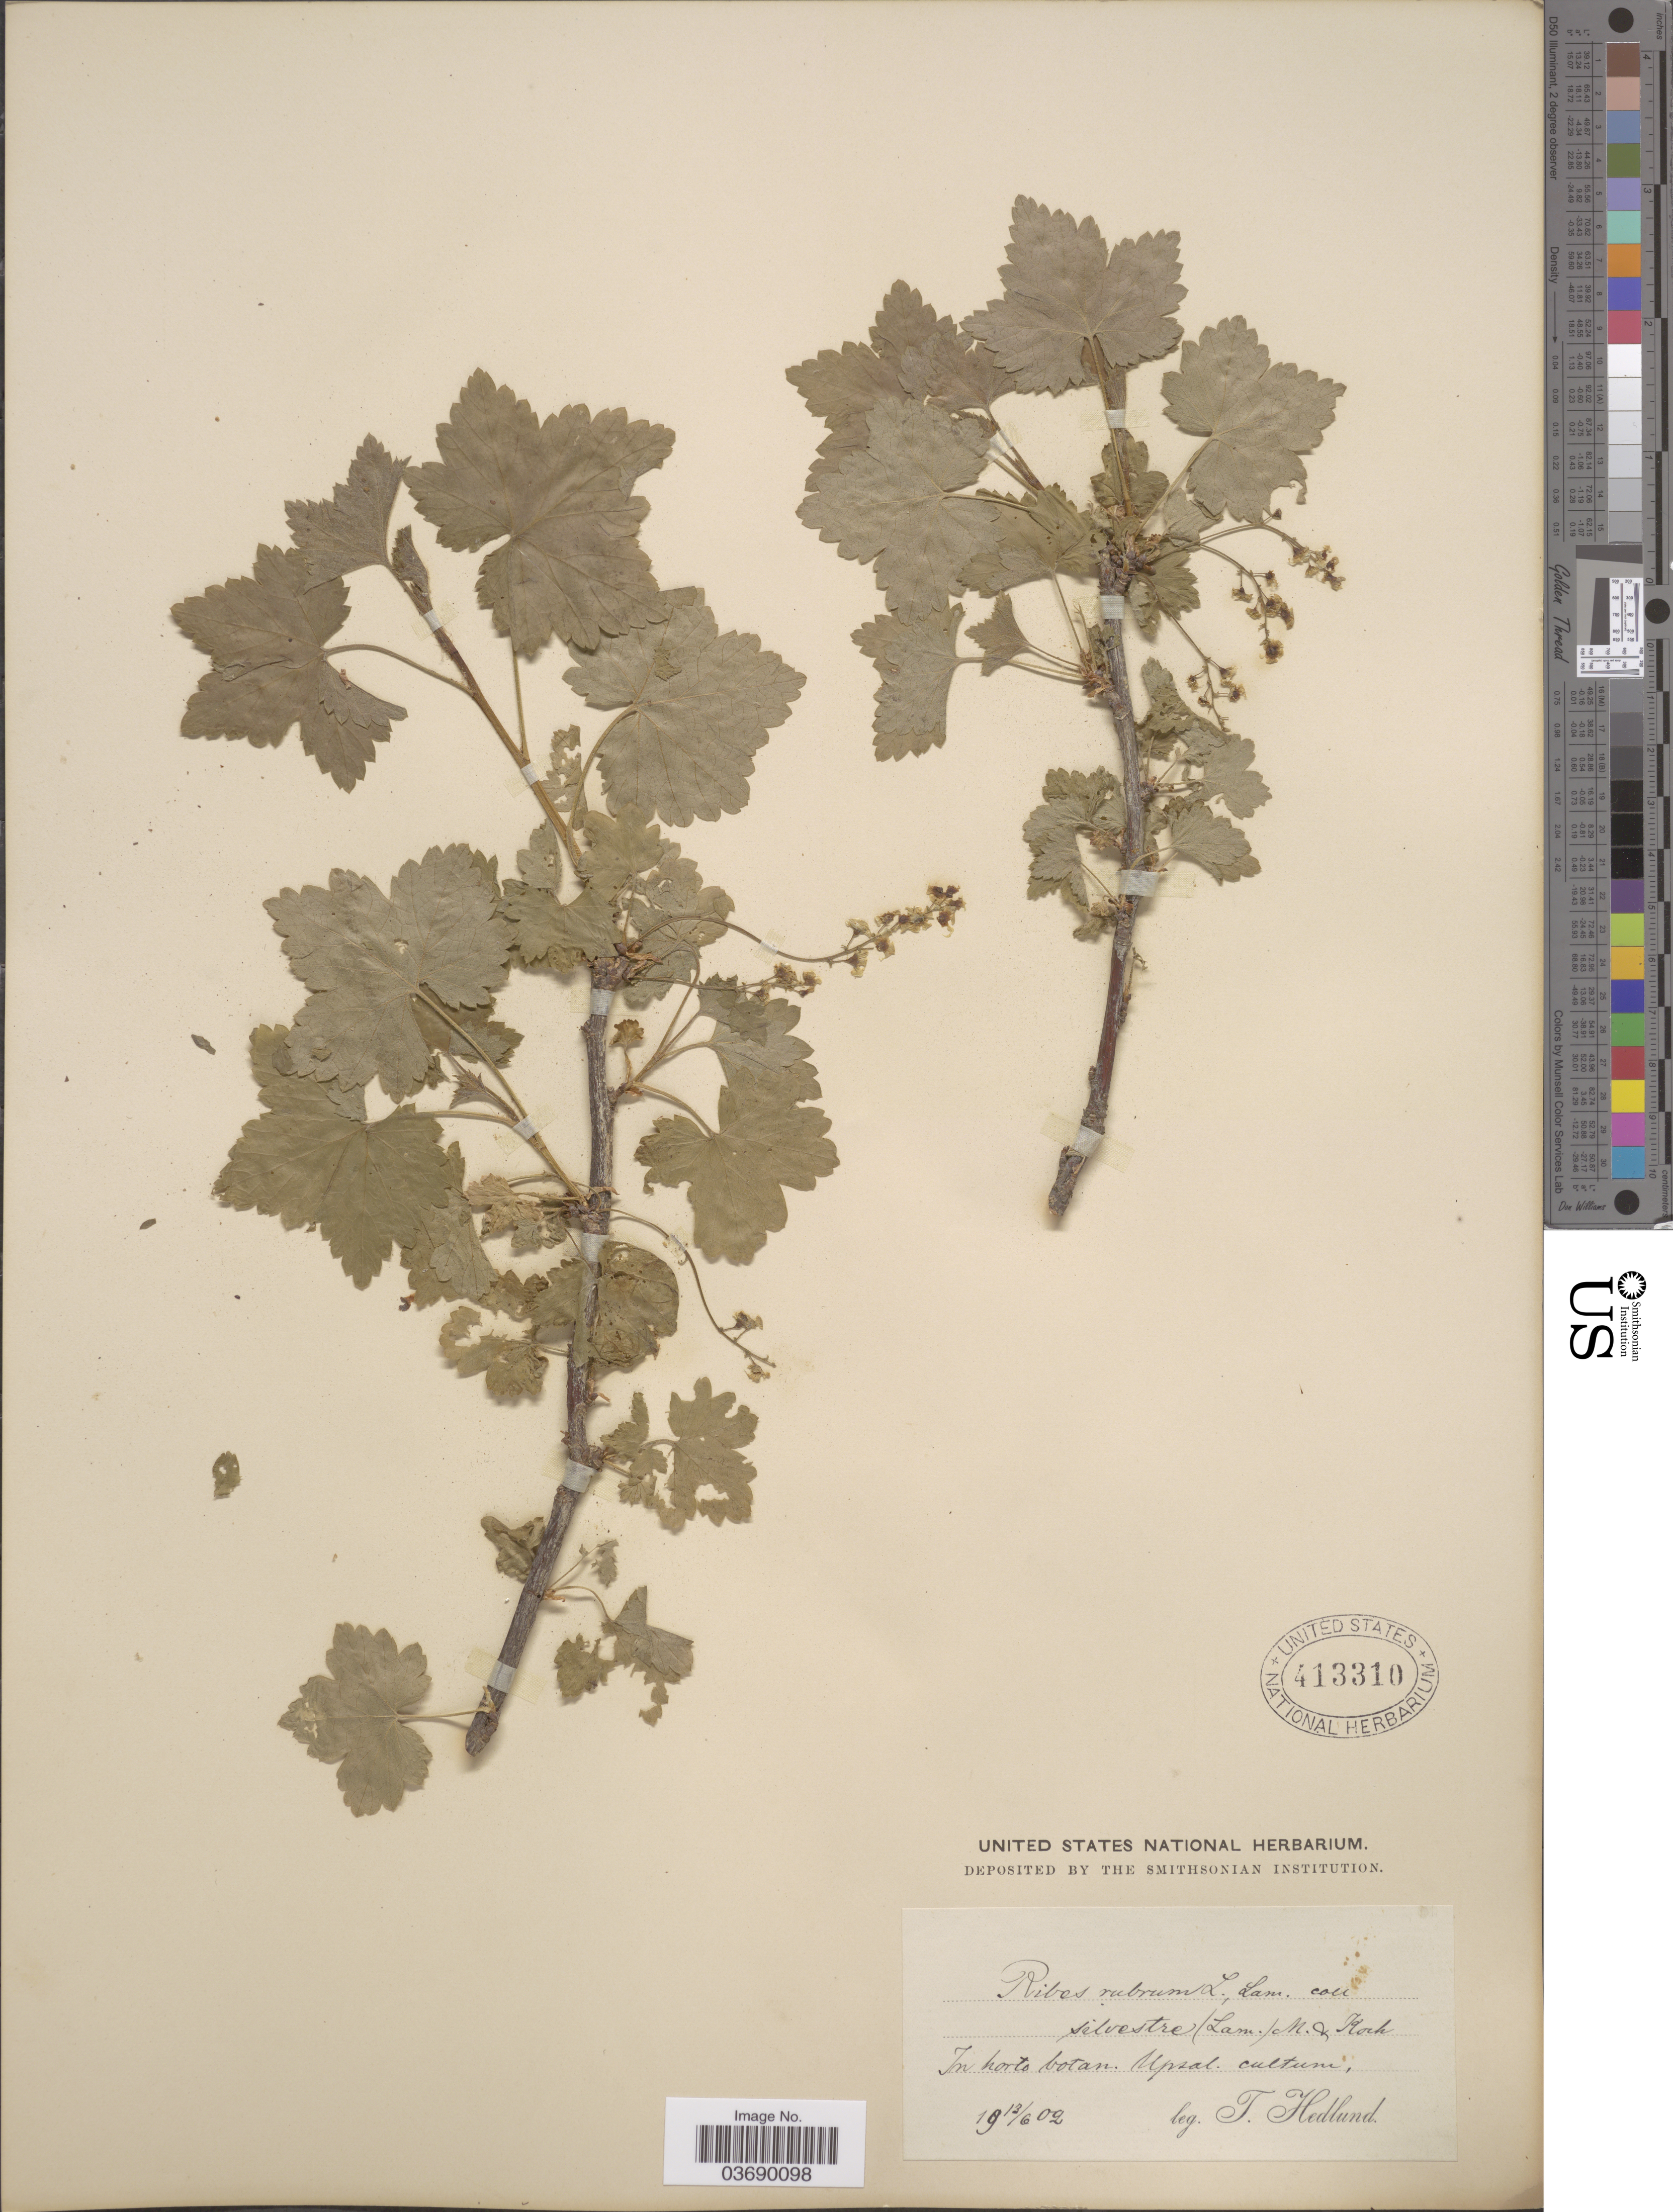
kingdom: Plantae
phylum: Tracheophyta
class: Magnoliopsida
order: Saxifragales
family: Grossulariaceae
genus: Ribes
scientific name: Ribes sp.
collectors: T. Hedlund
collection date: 1902-06-13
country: Sweden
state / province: Uppsala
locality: In horto botan. Upsal.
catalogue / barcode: US 413310